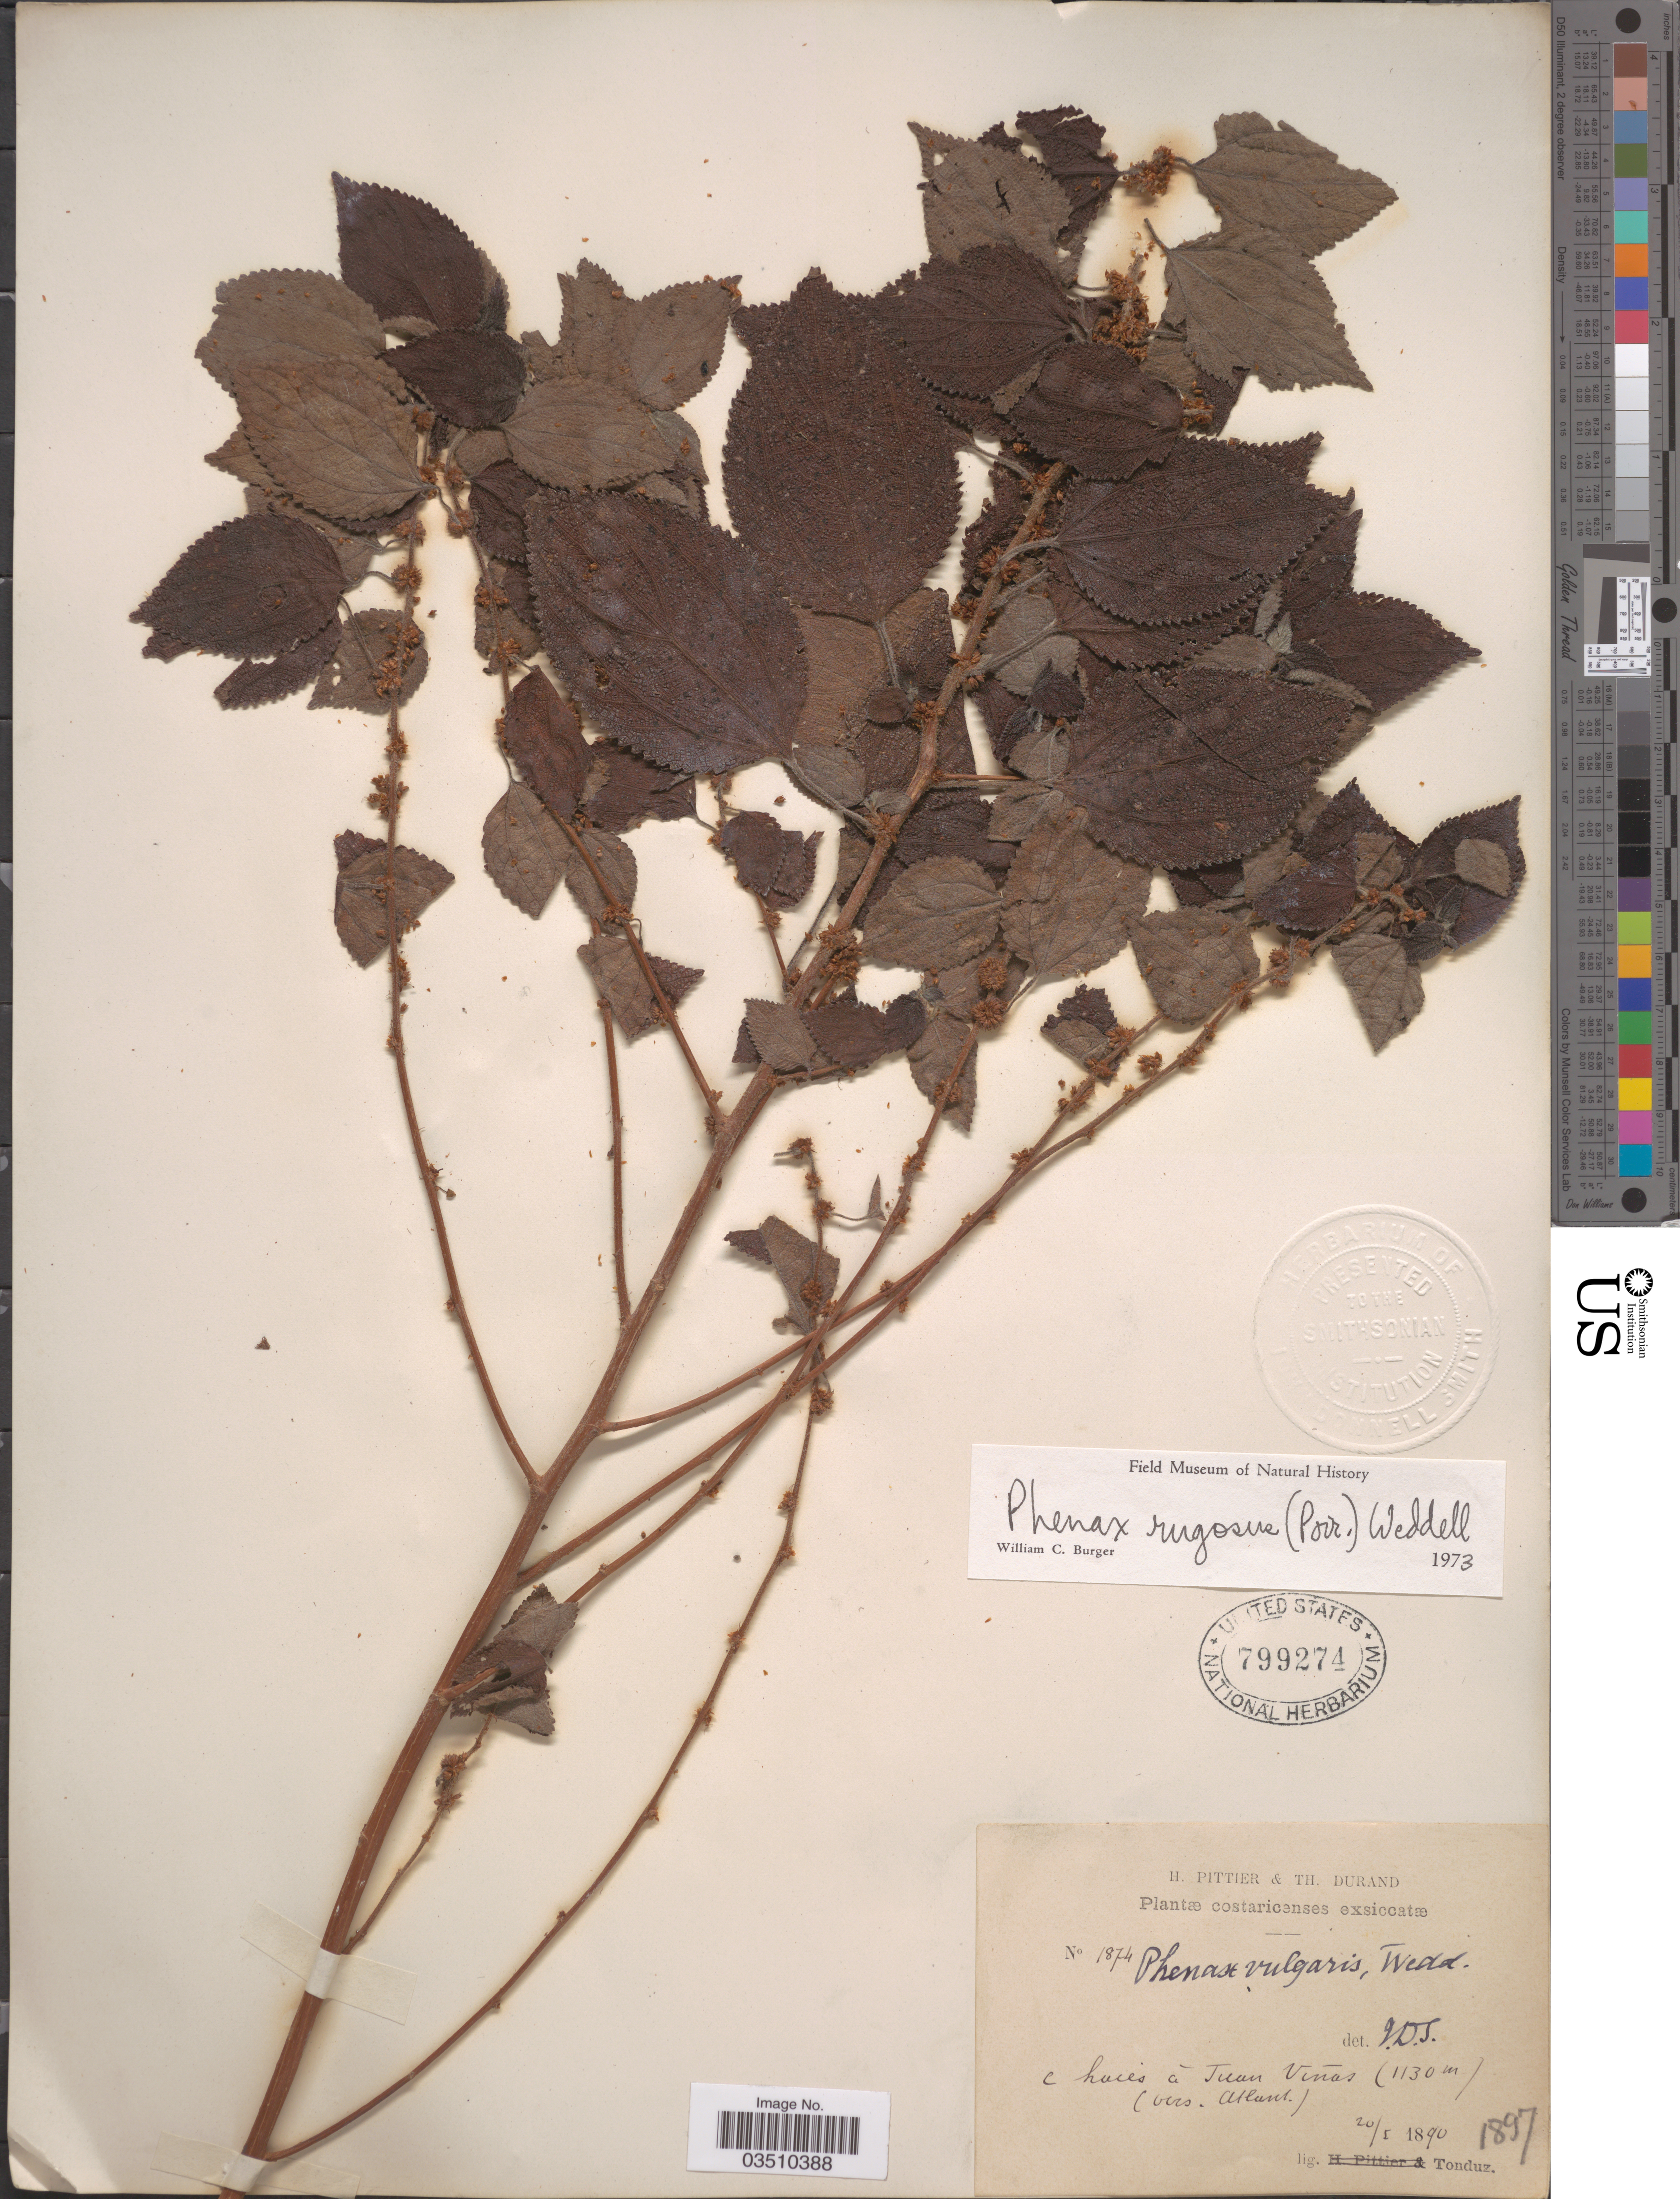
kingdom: Plantae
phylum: Tracheophyta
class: Magnoliopsida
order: Rosales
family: Urticaceae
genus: Phenax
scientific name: Phenax rugosus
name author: (Poir.) Wedd.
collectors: Tonduz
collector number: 1874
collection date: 1890-05-20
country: Costa Rica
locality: C haces á Juan Viñas (vers. Atlant.).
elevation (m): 1130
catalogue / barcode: US 799274